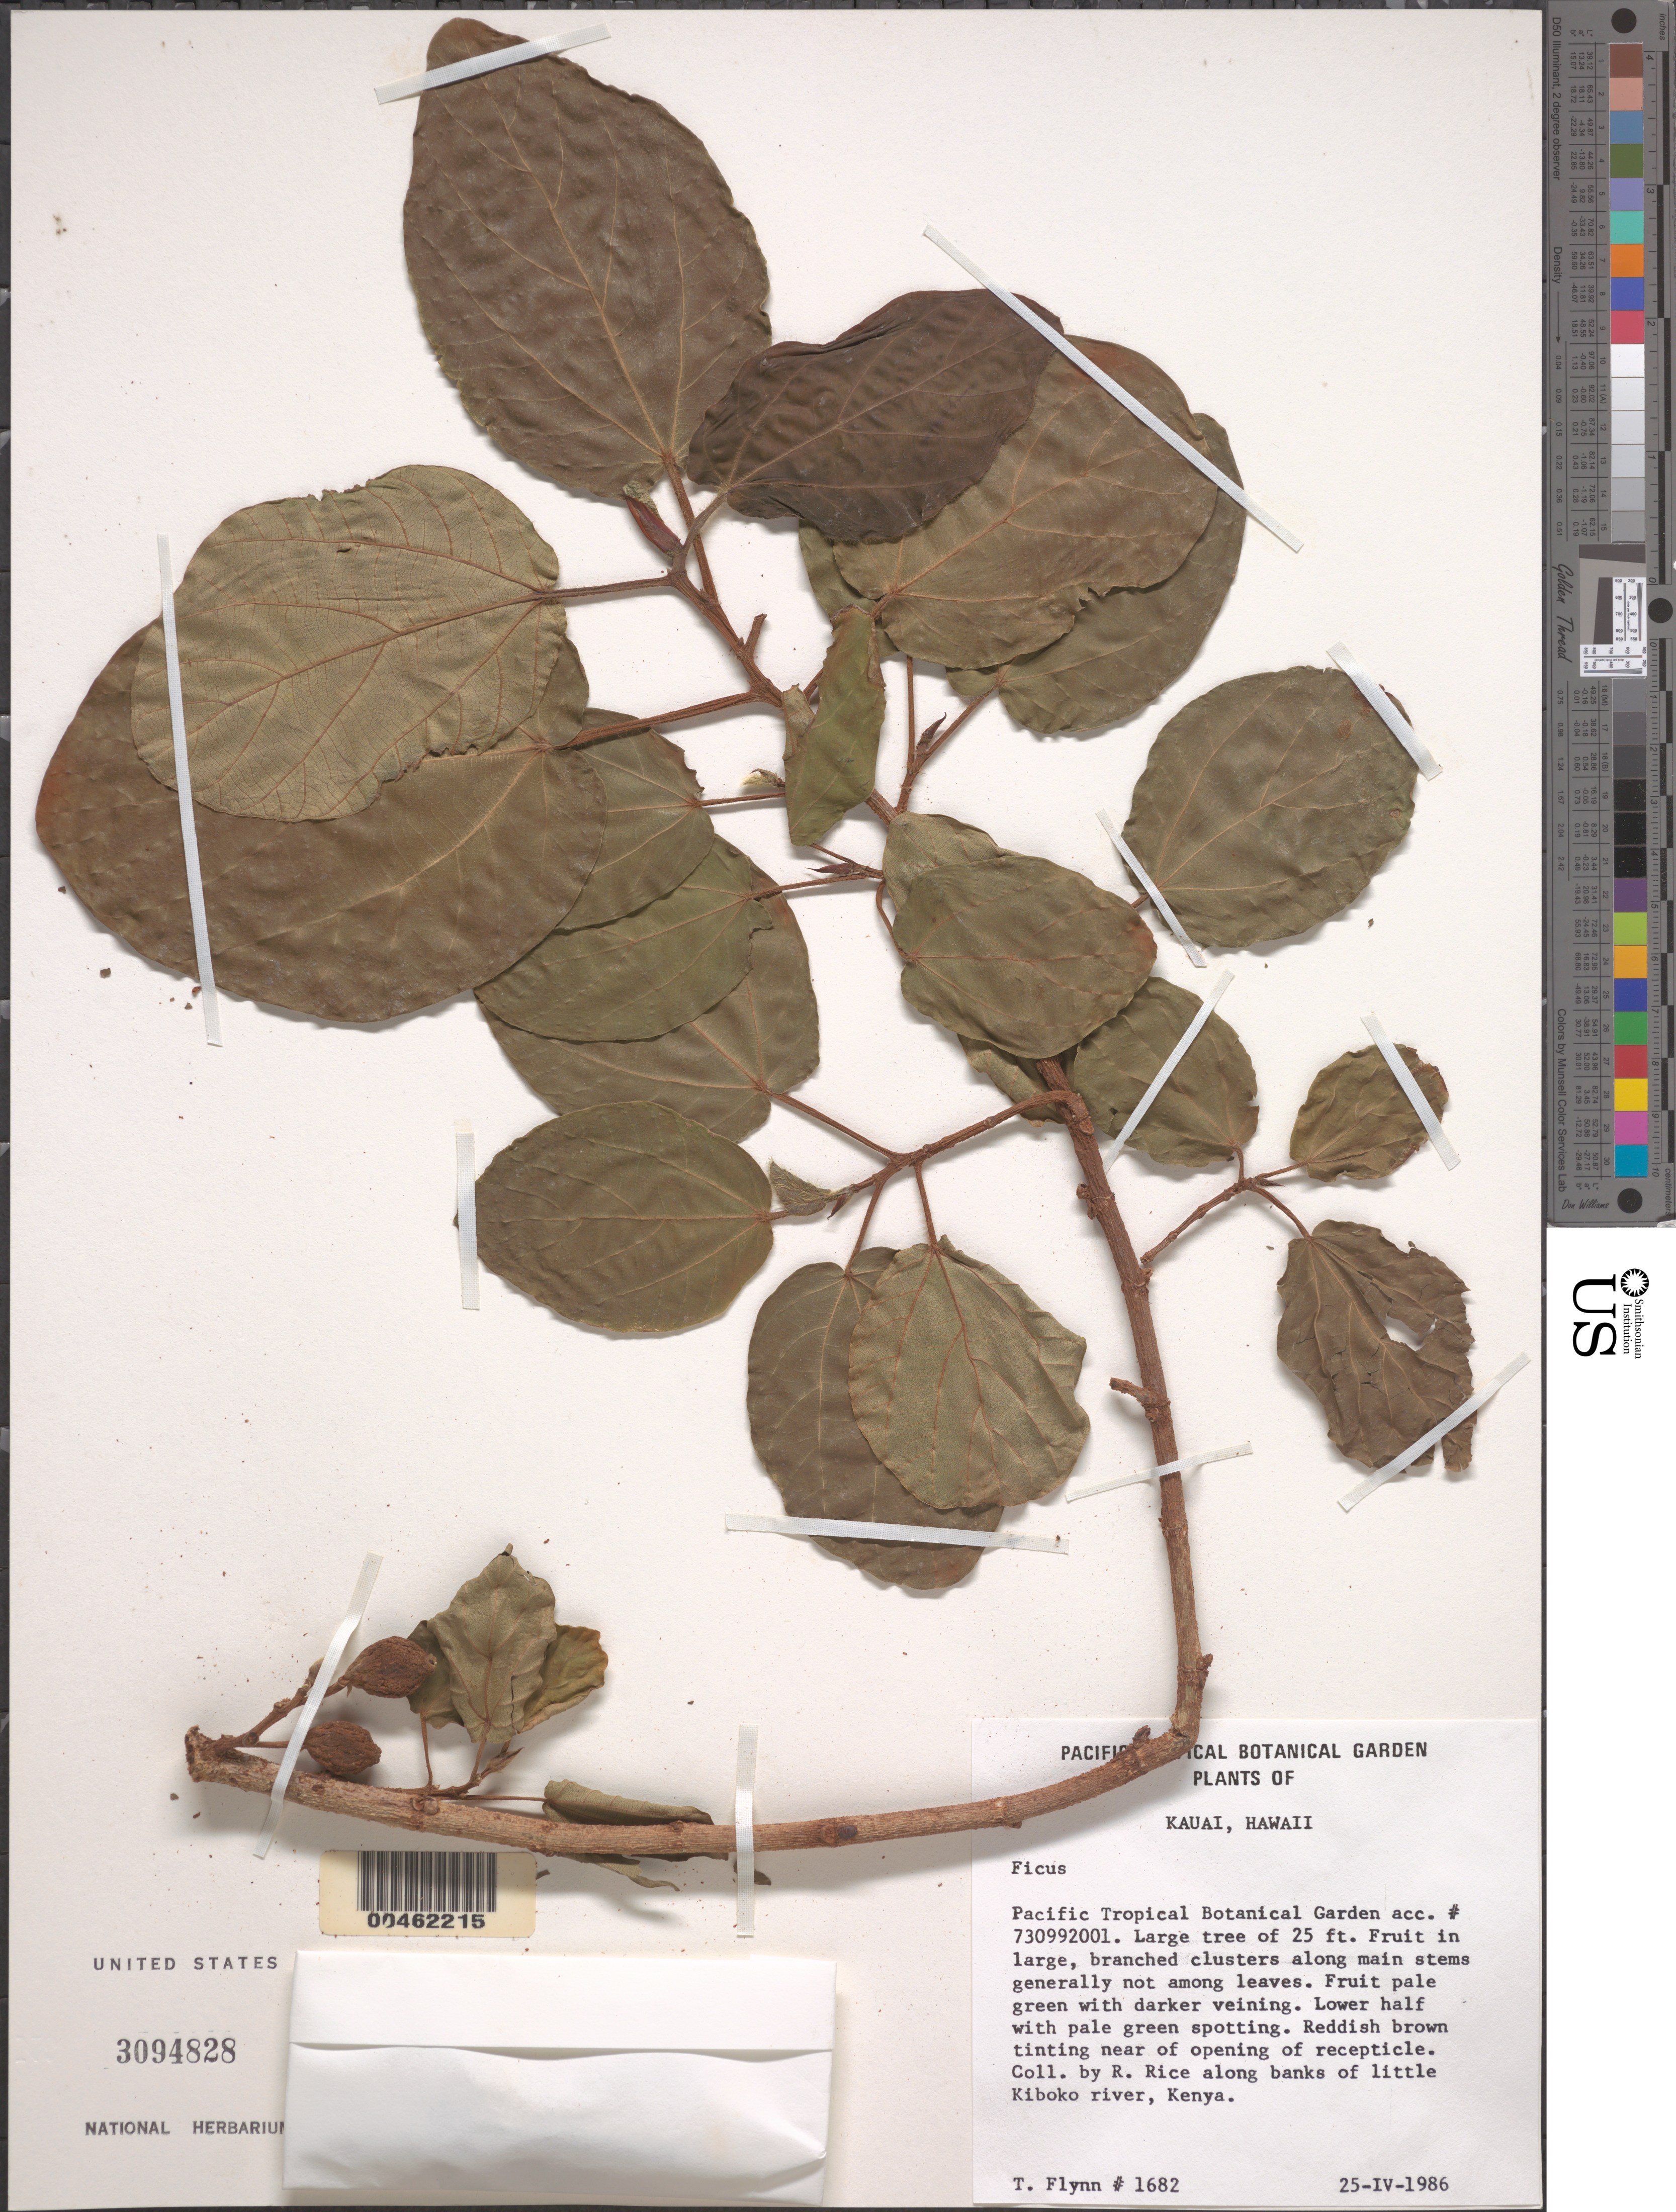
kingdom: Plantae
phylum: Tracheophyta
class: Magnoliopsida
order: Rosales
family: Moraceae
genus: Ficus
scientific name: Ficus sp.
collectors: T. W. Flynn & R. Rice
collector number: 1682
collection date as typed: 25 Apr 1986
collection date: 1986-04-25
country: United States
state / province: Hawaii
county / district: Kauai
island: Kaua'i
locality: Pacific Tropical Botanical Garden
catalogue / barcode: US 3094828